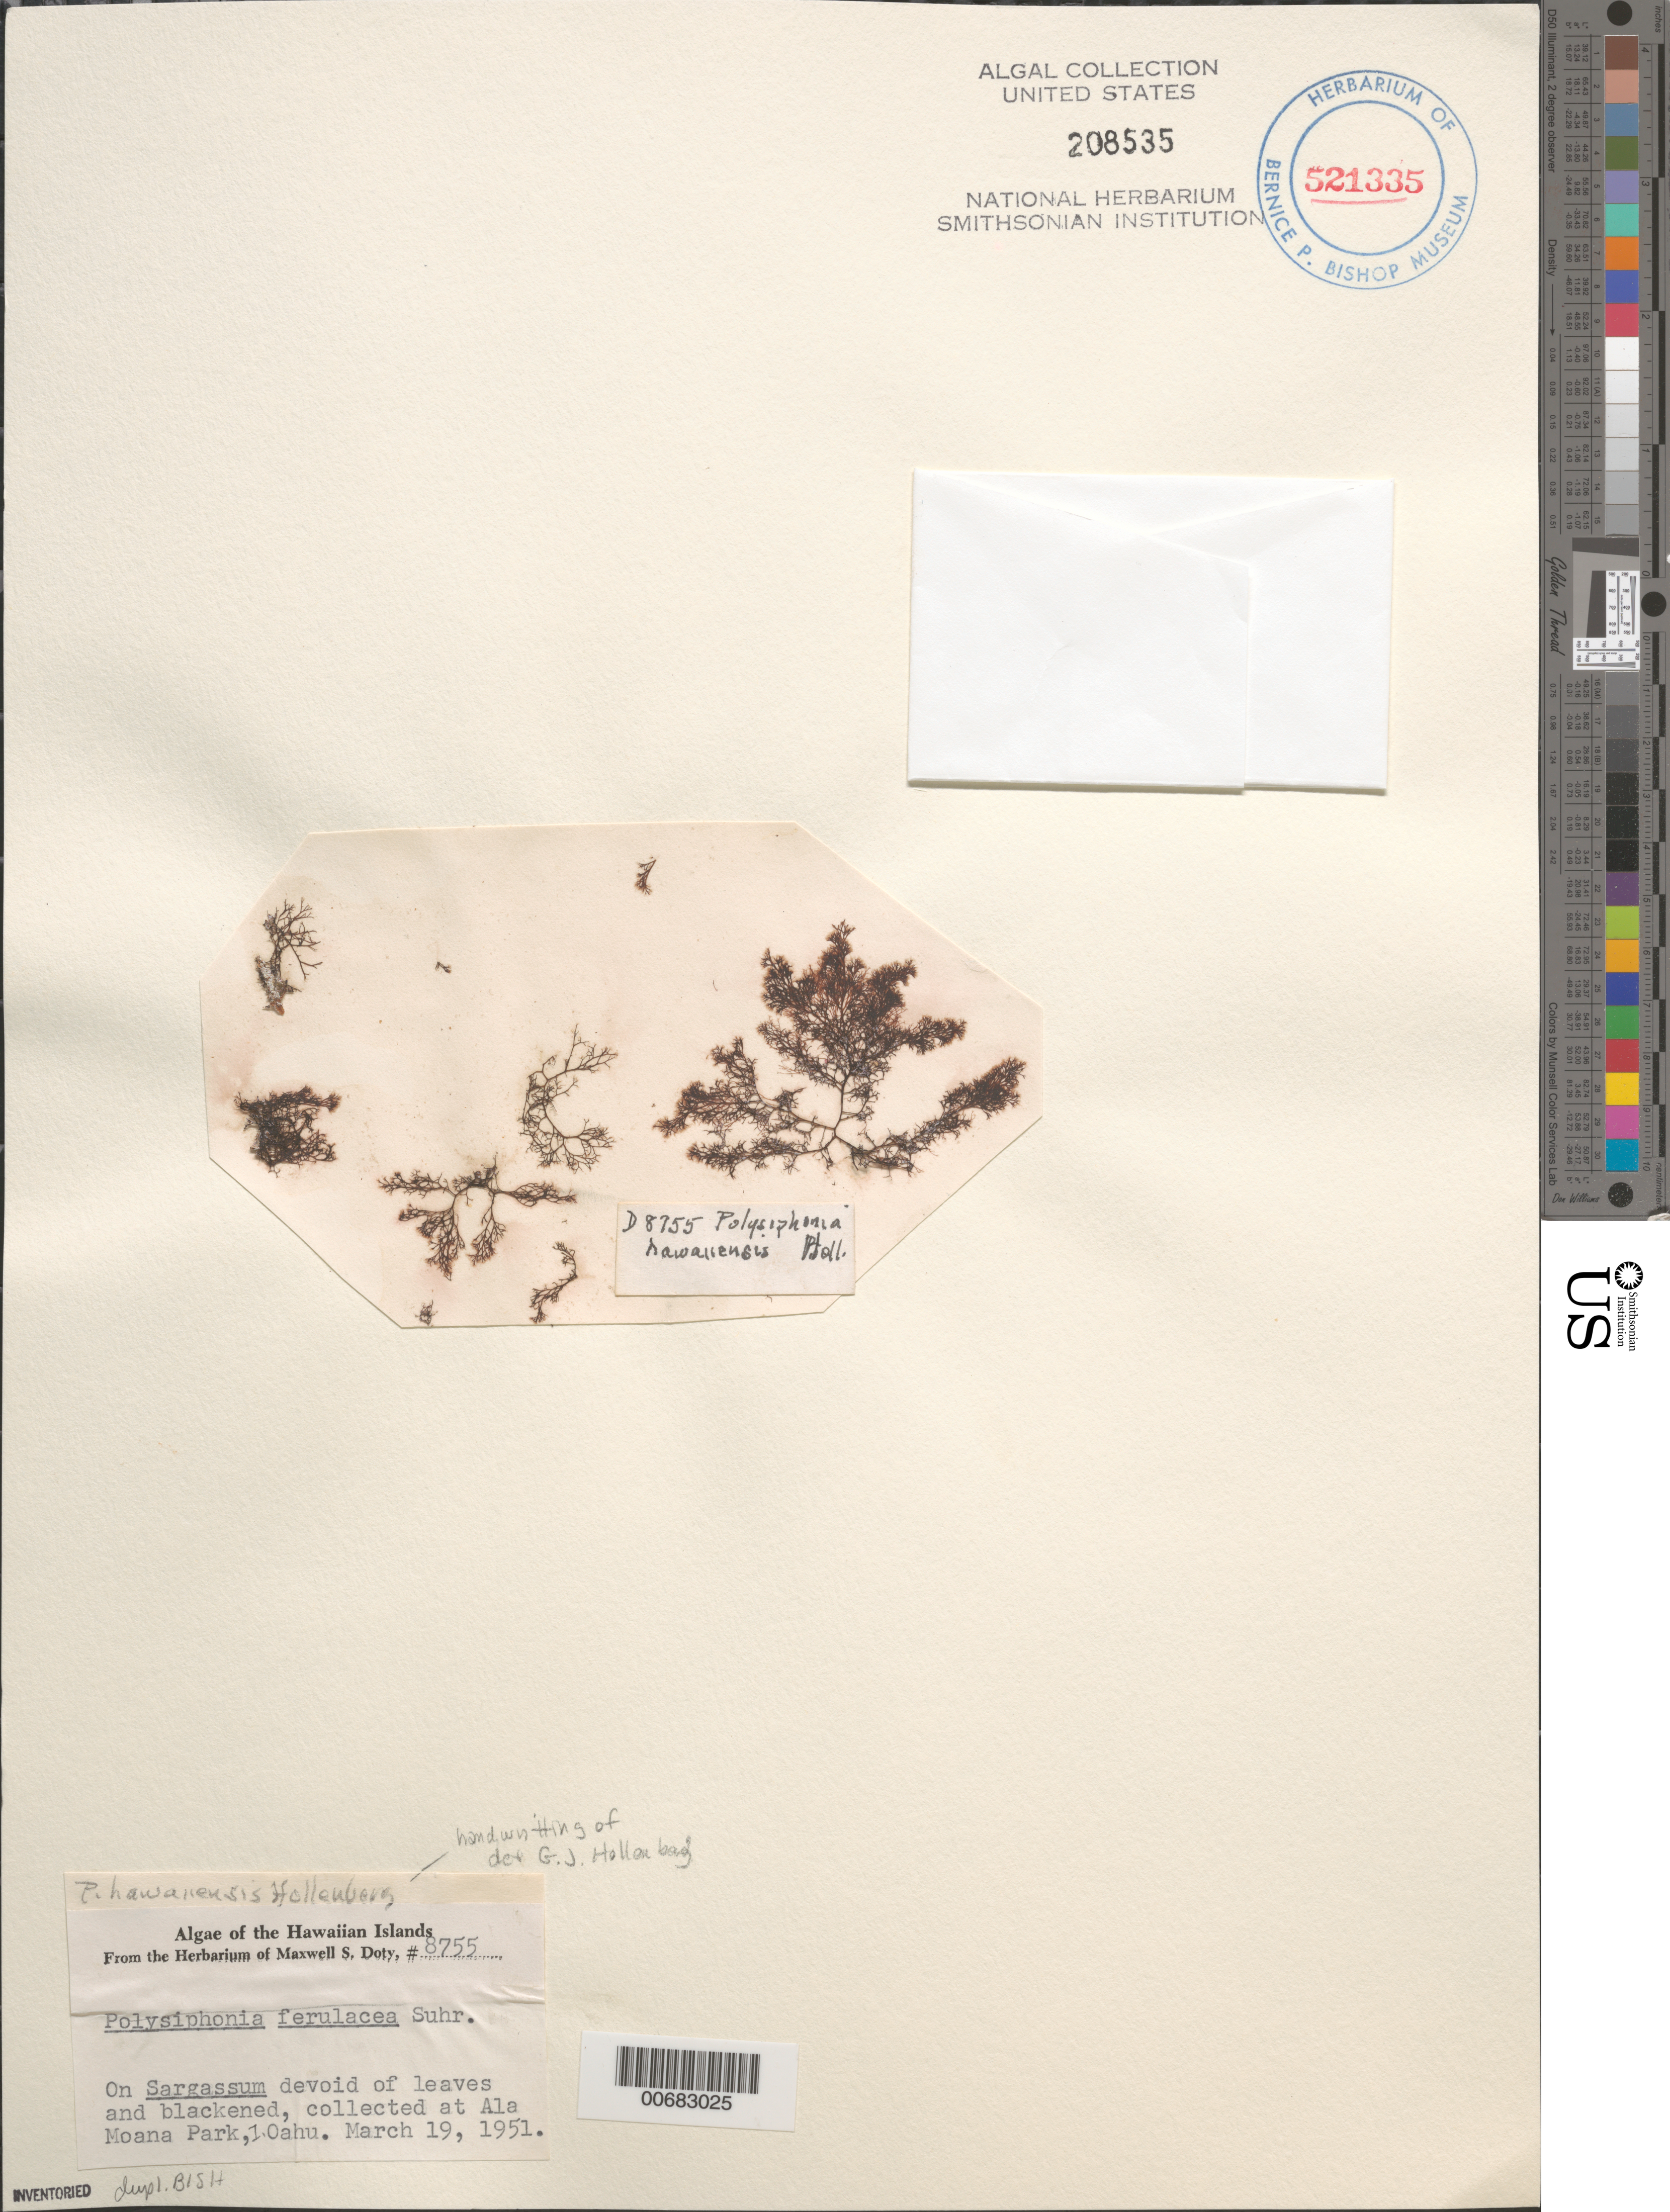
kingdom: Plantae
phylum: Rhodophyta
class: Florideophyceae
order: Ceramiales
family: Rhodomelaceae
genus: Melanothamnus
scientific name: Melanothamnus hawaiiensis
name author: (Hollenb.) Diaz-Tapia & Maggs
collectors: M. S.Doty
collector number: MSD 8755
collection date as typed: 19 Mar 1951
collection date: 1951-03-19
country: United States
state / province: Hawaii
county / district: Honolulu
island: Oahu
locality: Ala Moana Park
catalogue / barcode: US 208535